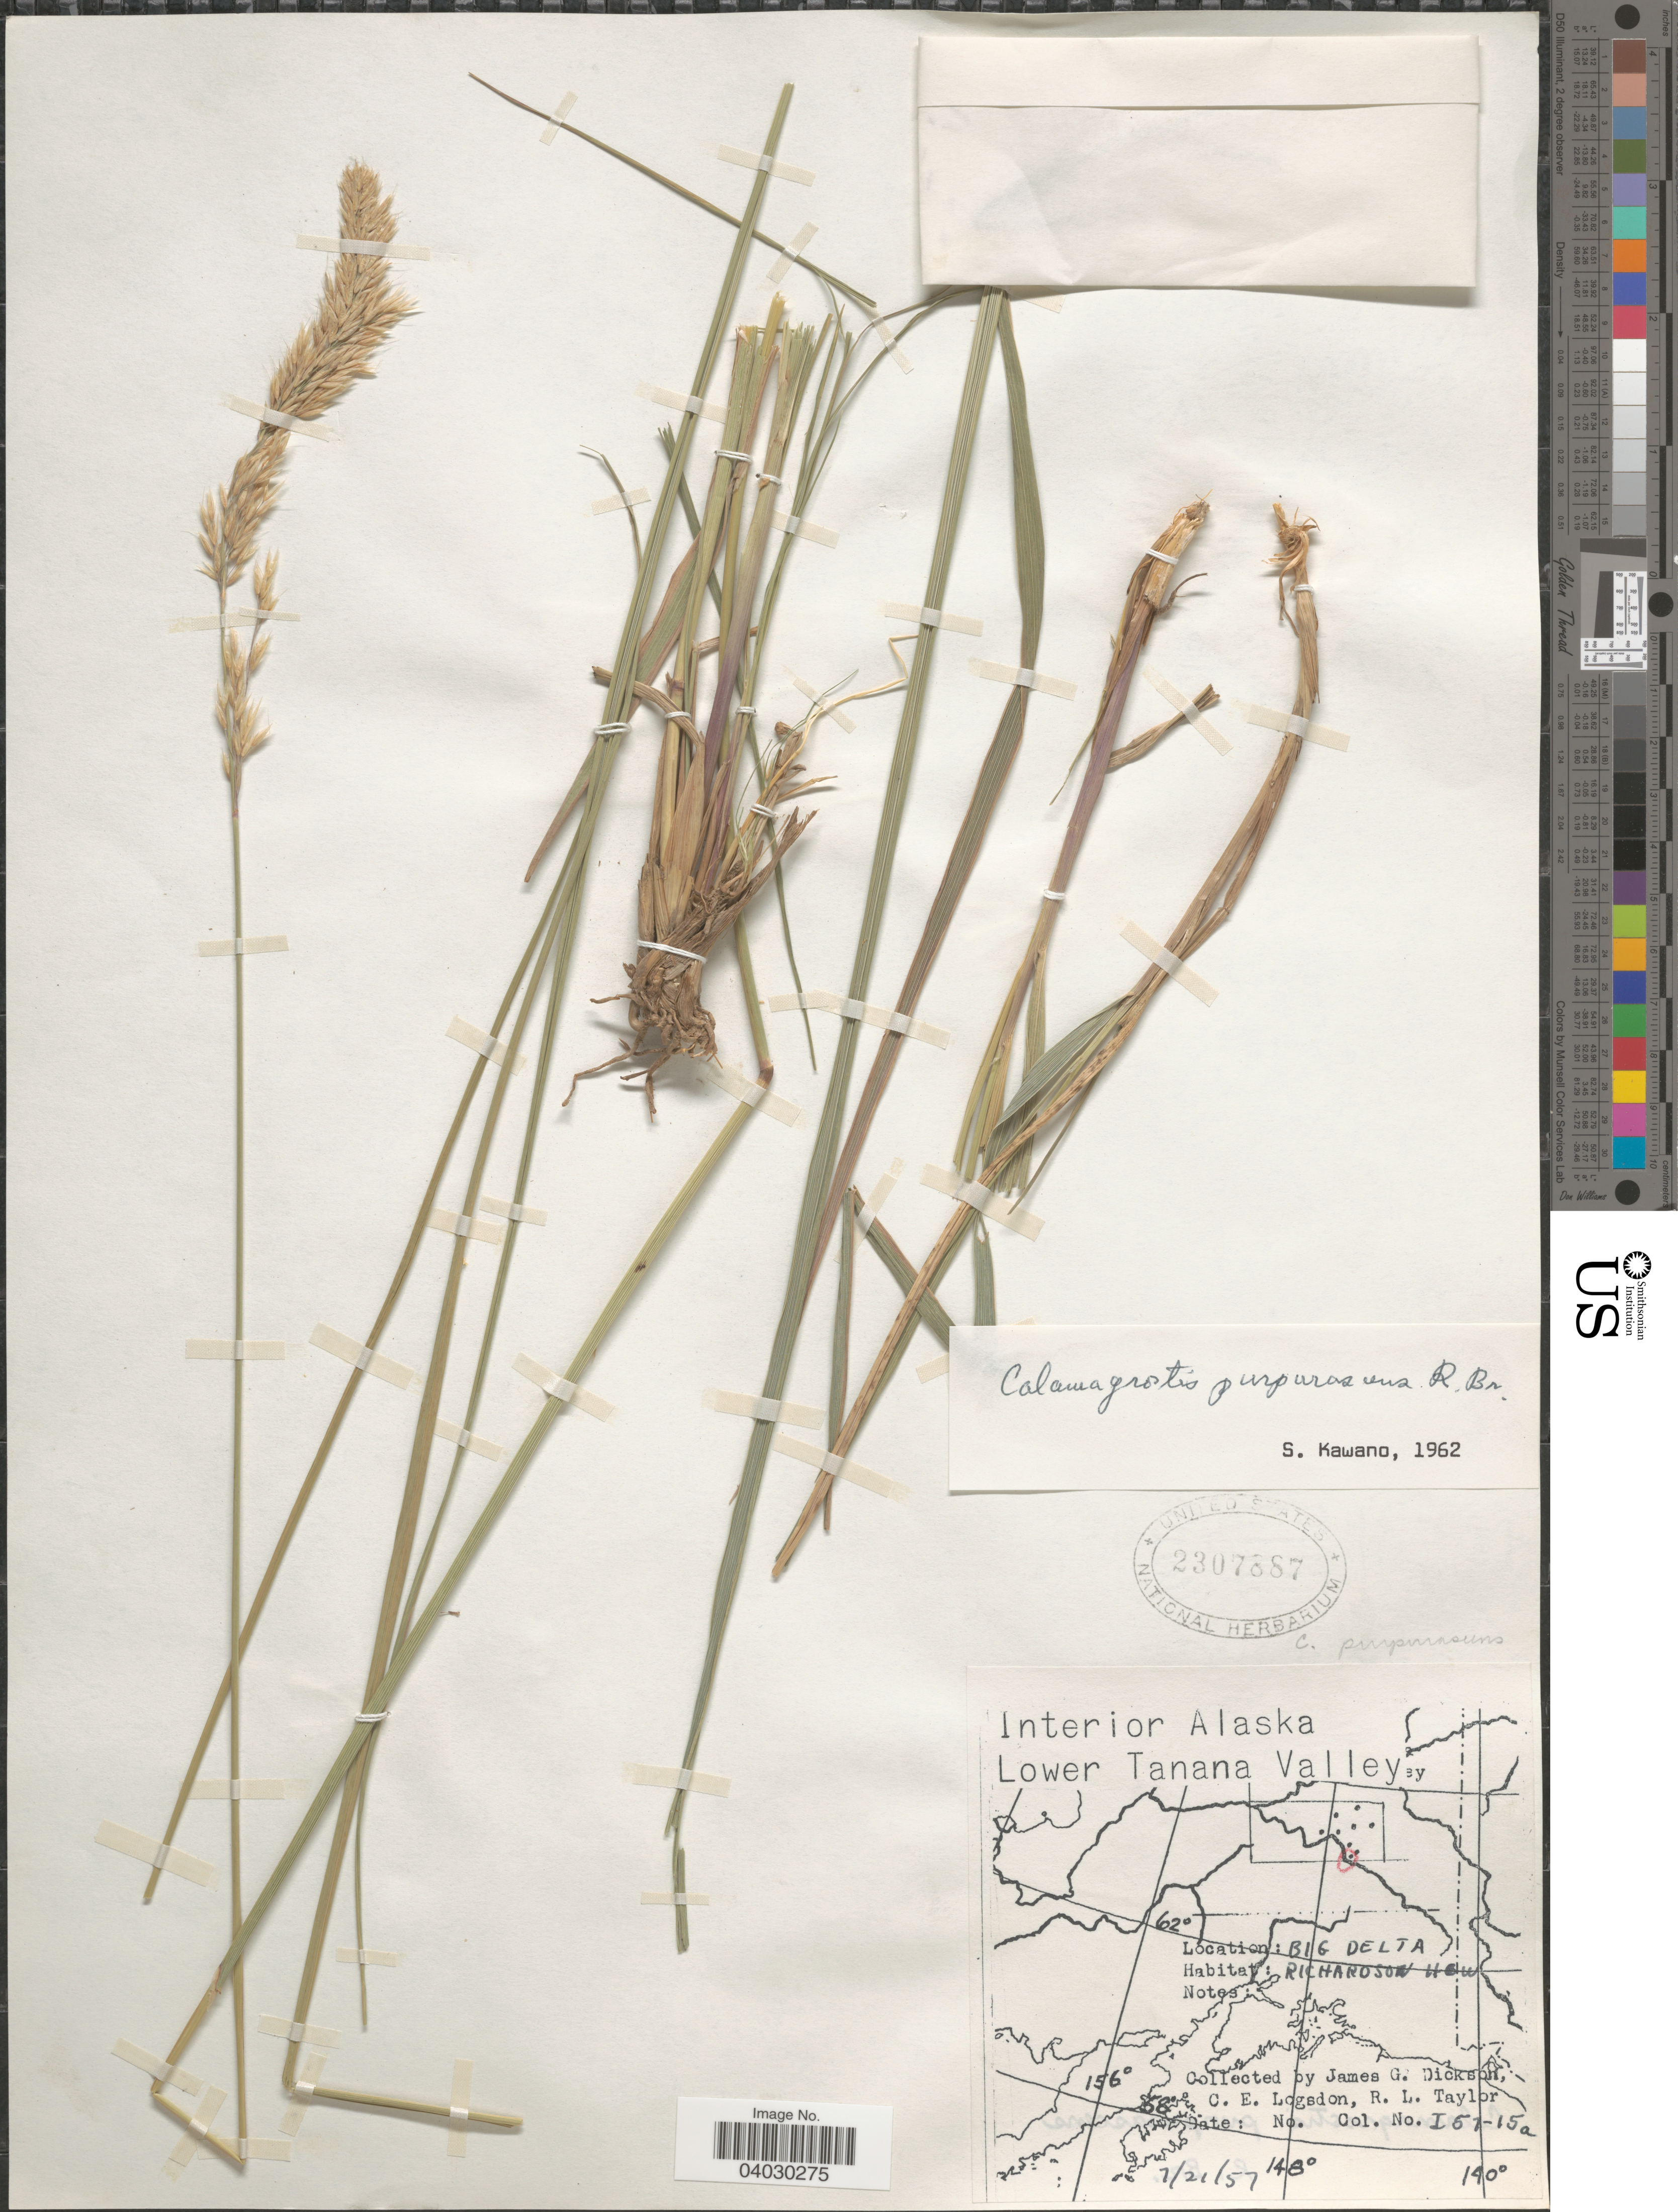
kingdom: Plantae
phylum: Tracheophyta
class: Liliopsida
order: Poales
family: Poaceae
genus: Calamagrostis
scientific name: Calamagrostis purpurascens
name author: R. Br.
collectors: J. Dickson, C. Logsdon & R. Taylor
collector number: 157-15a*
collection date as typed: Transcribed d/m/y: 21/7/57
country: United States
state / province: Alaska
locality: Interior Alaska. Lower Tanana Valley. Big Delta. Richardson Hgw.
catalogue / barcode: US 2307887